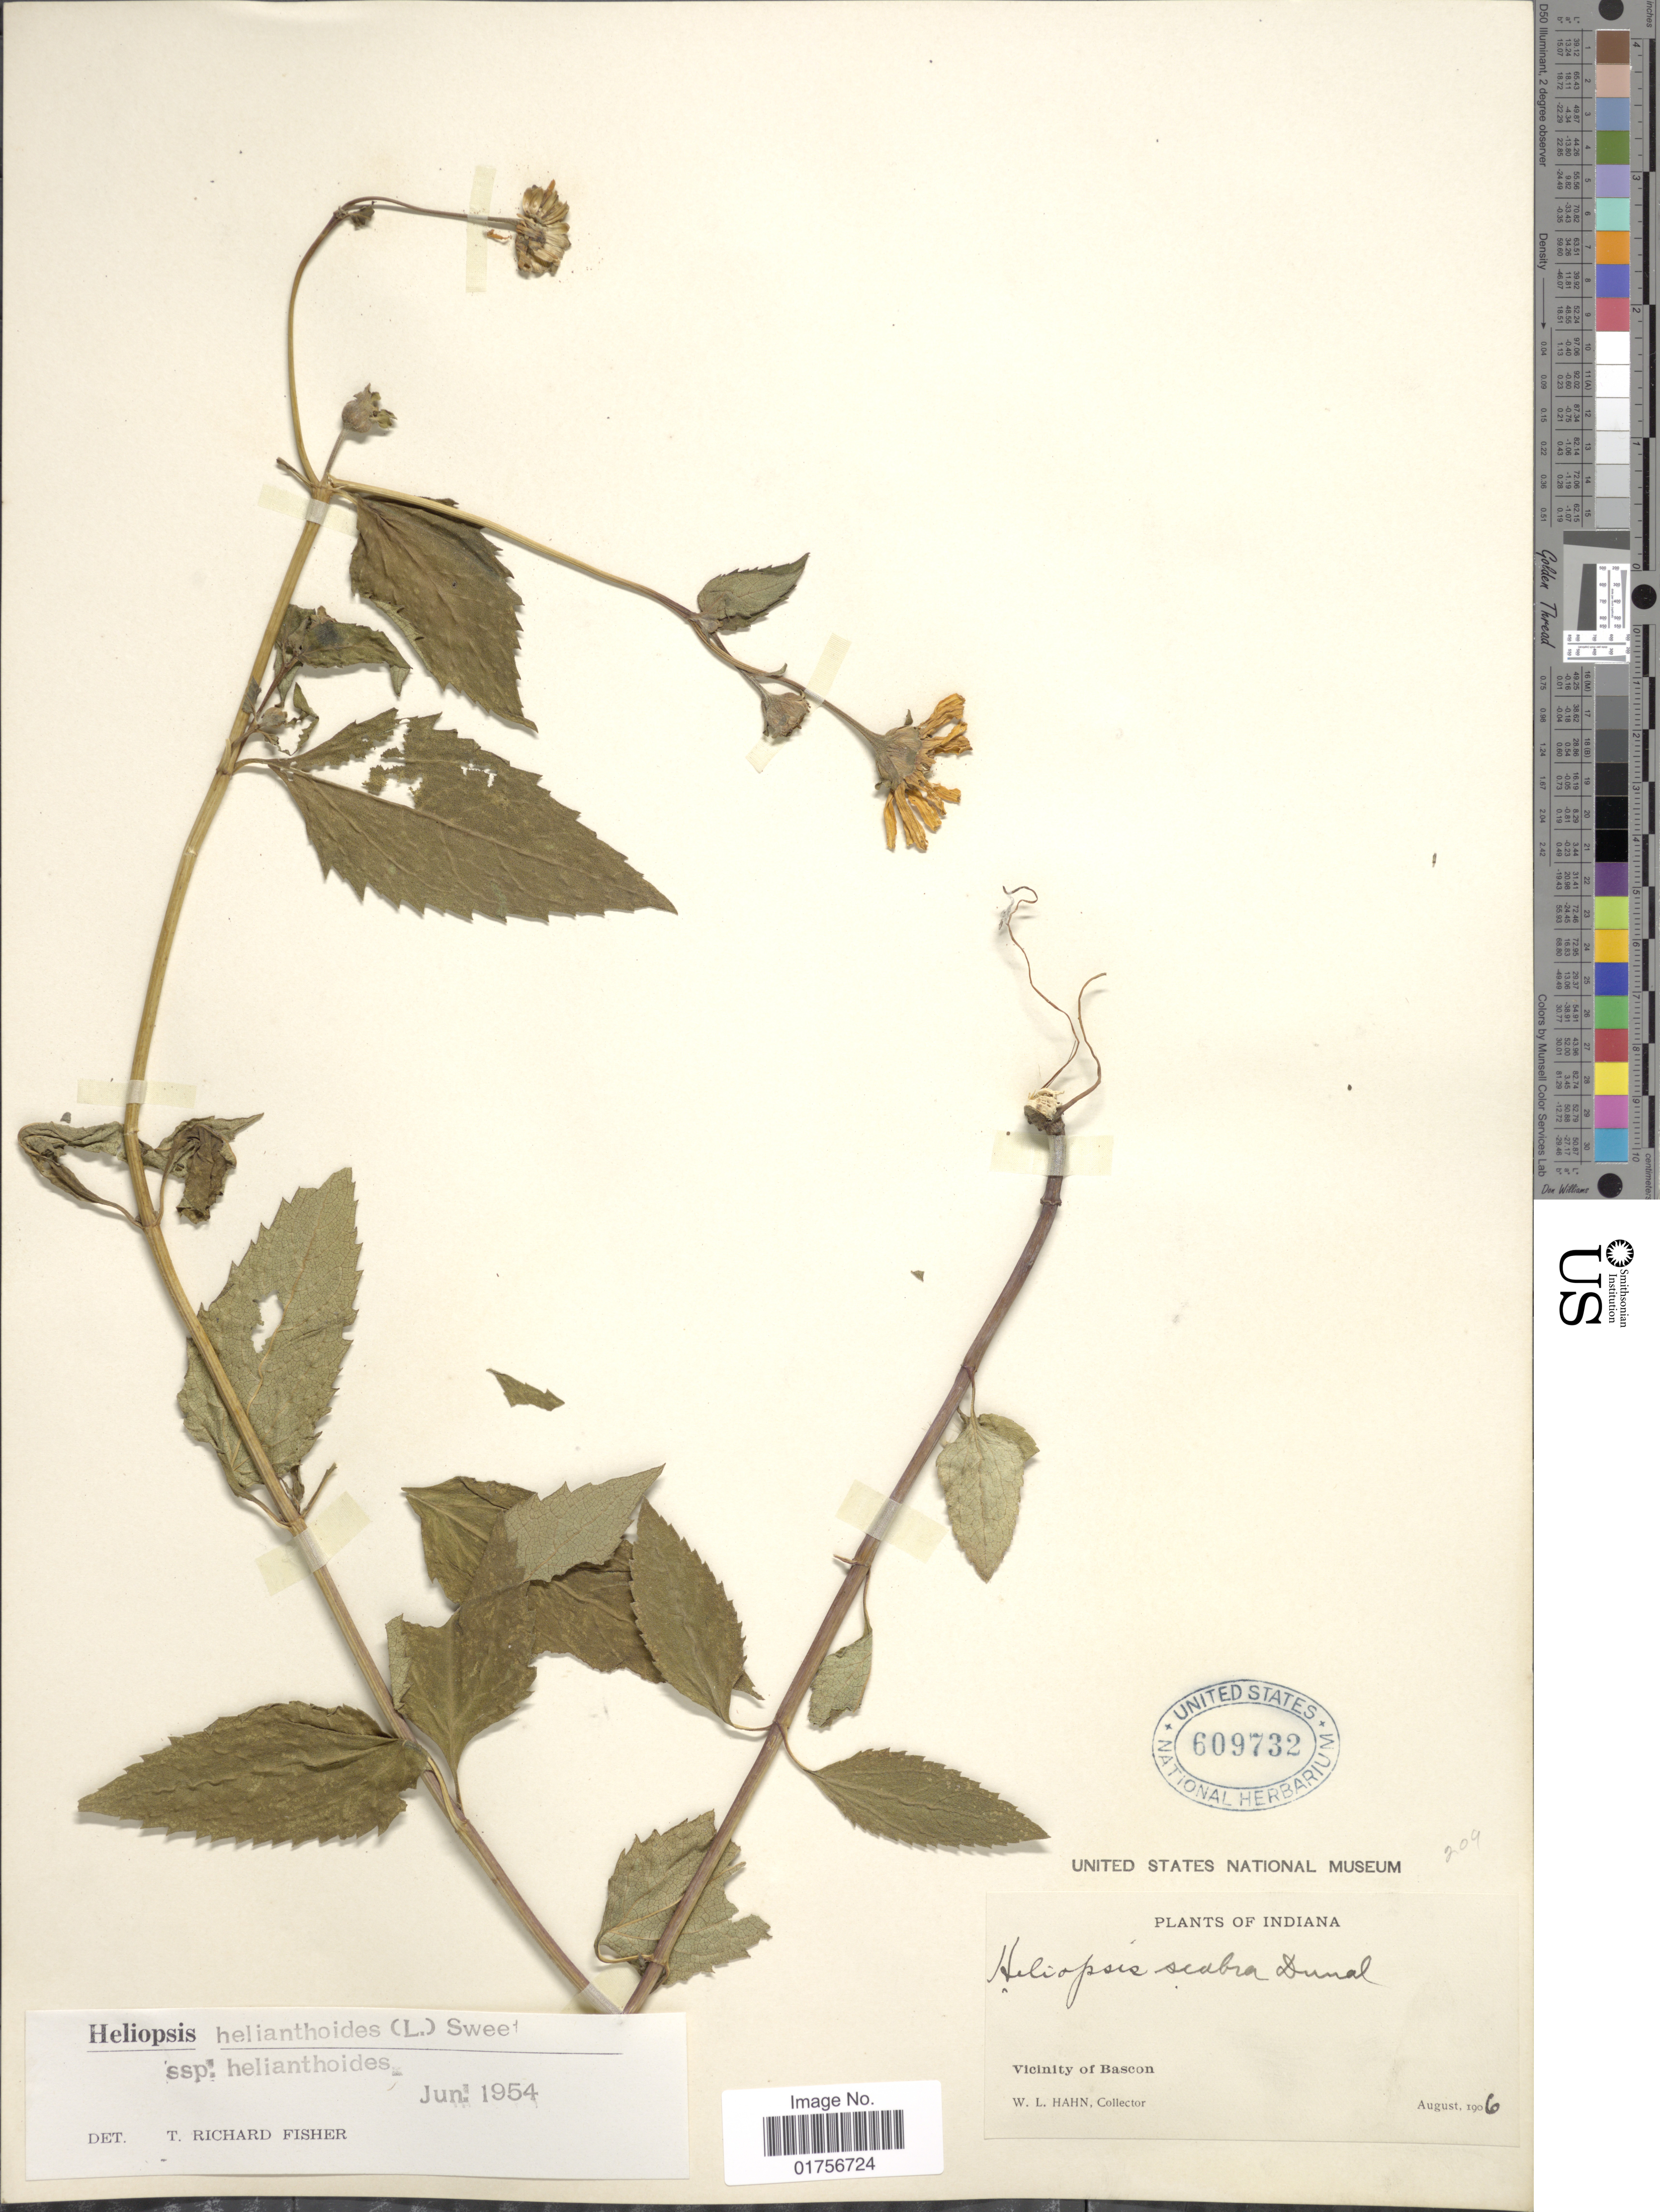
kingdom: Plantae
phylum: Tracheophyta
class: Magnoliopsida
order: Asterales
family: Asteraceae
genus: Heliopsis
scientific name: Heliopsis helianthoides subsp. helianthoides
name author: (L.) Sweet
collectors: W. L. Hahn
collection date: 1906-08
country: United States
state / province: Indiana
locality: Vicinity of Bascon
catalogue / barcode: US 609732